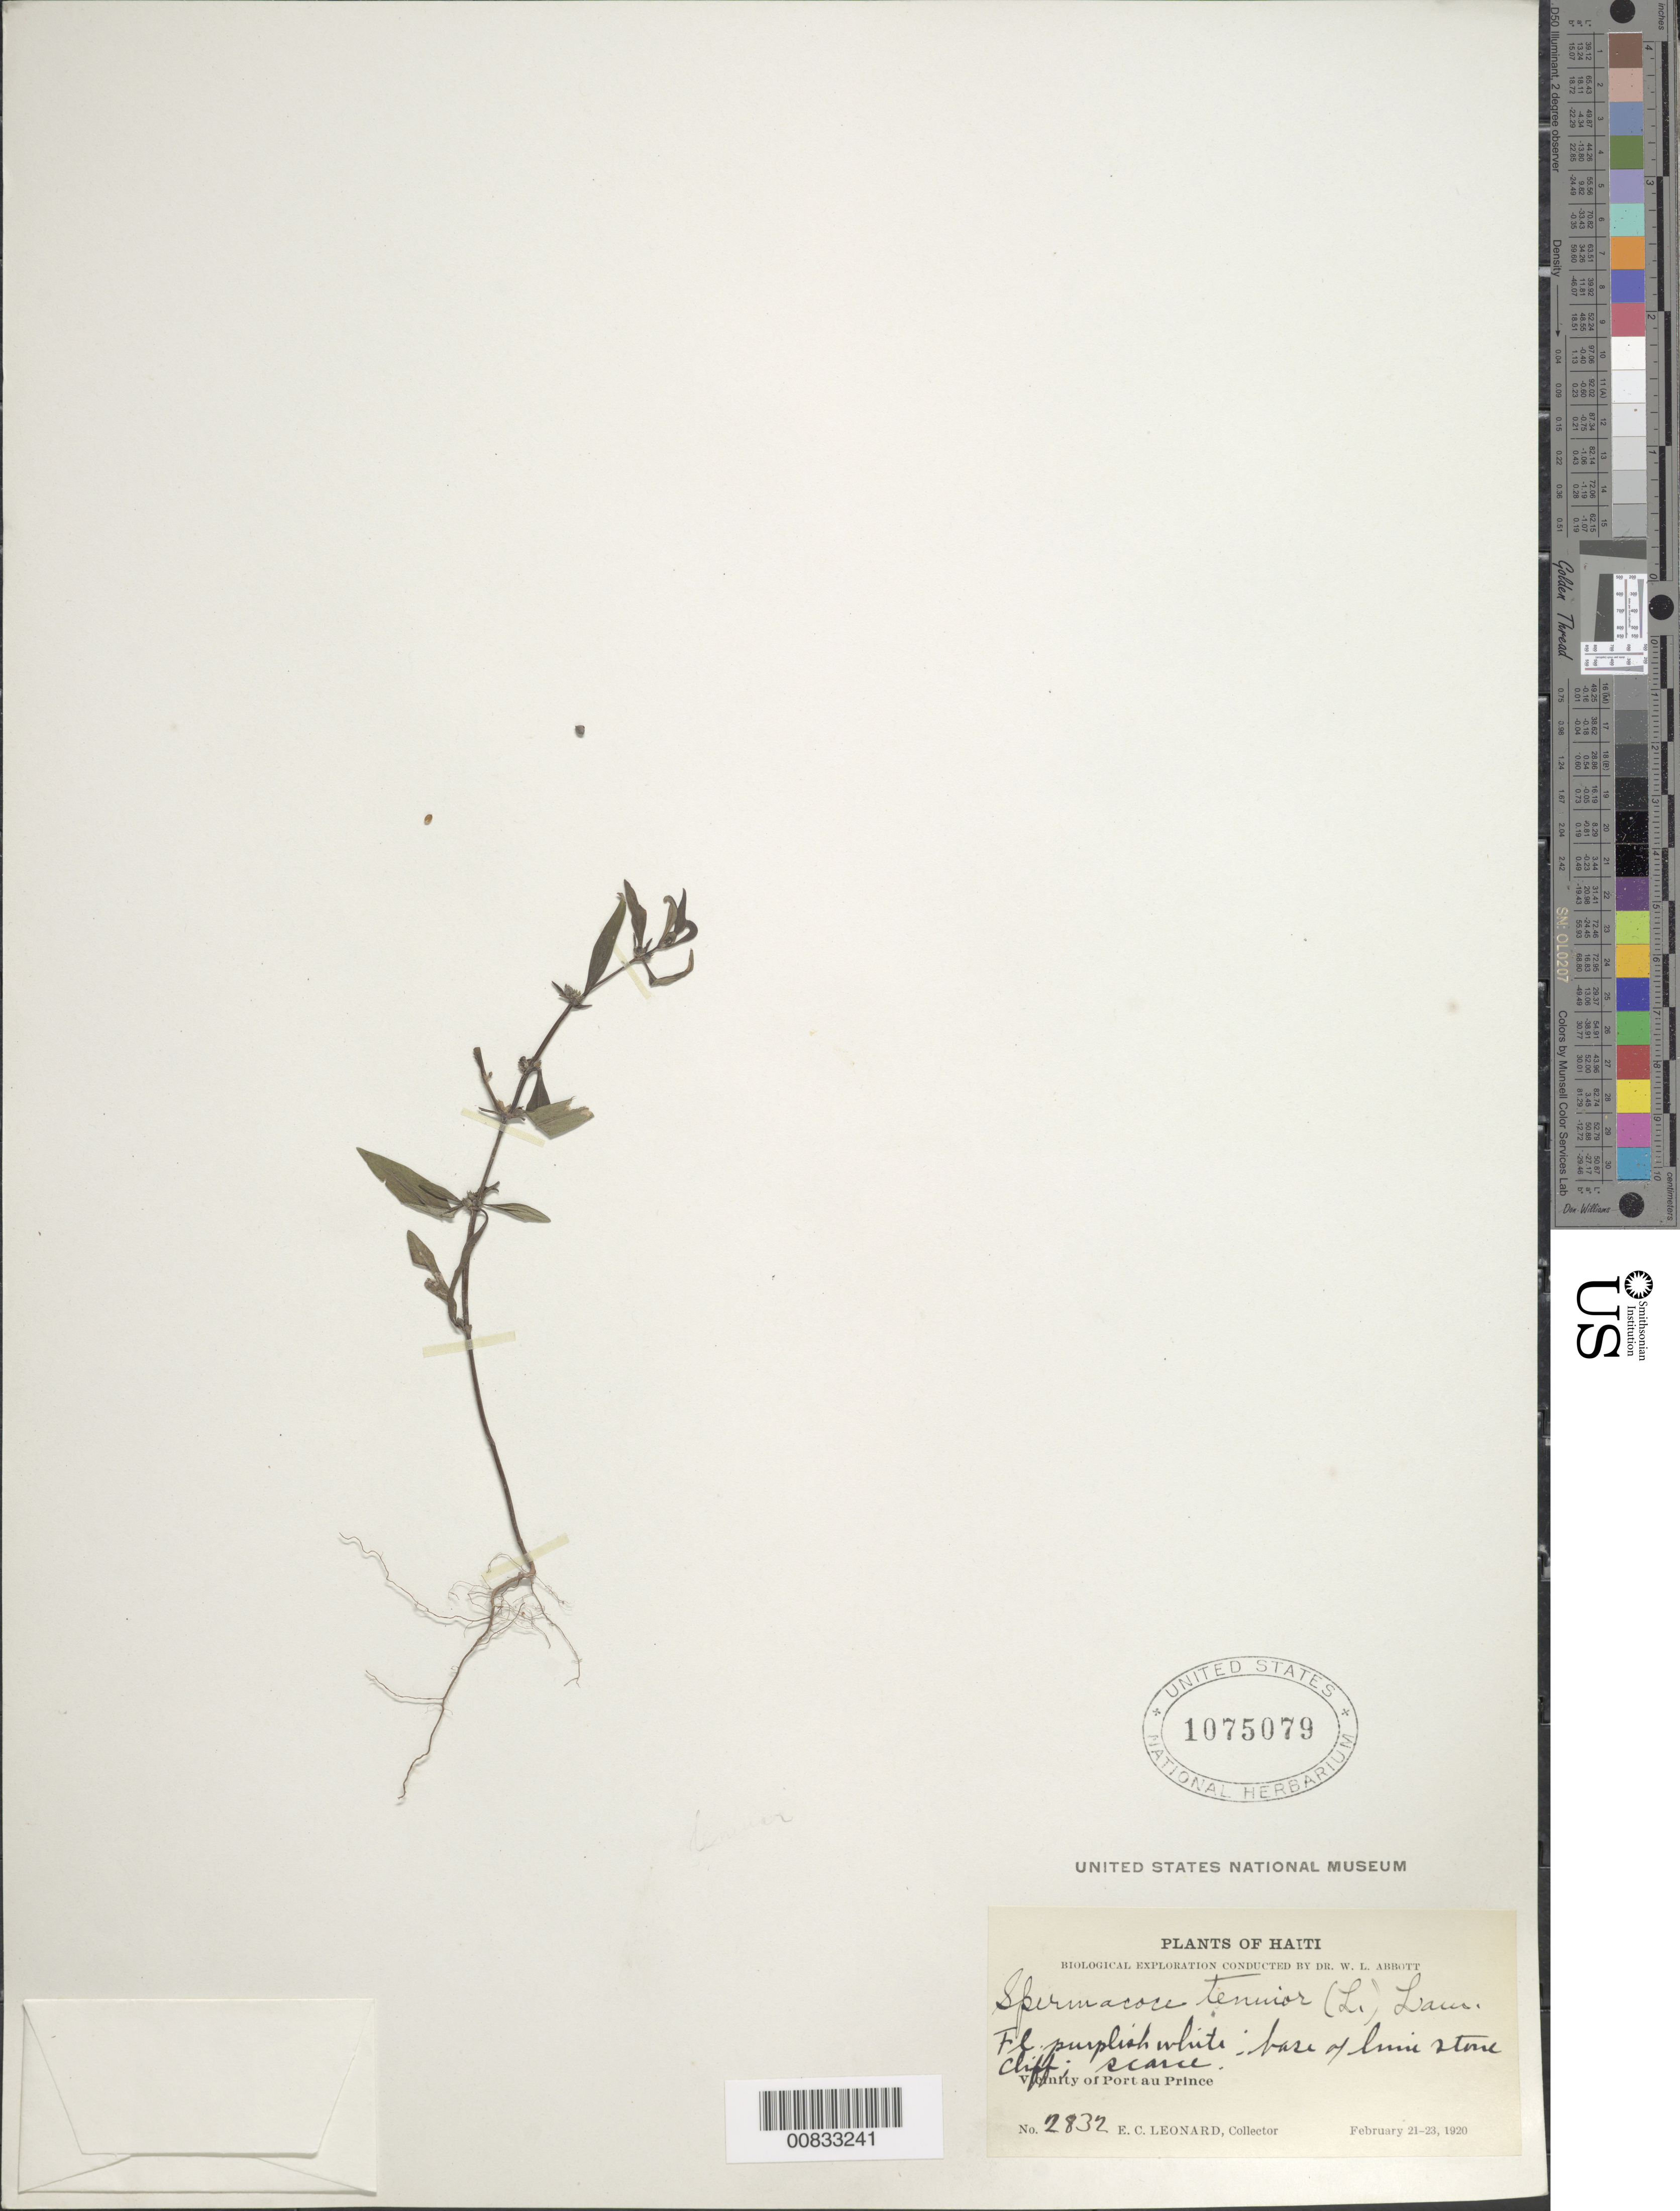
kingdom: Plantae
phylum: Tracheophyta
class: Magnoliopsida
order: Gentianales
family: Rubiaceae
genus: Spermacoce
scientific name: Spermacoce tenuior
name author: L.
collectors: E. C. Leonard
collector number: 2832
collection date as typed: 21 Feb 1920 to 23 Feb 1920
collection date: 1920-02-21/1920-02-23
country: Haiti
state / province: Ouest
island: Hispaniola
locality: Vicinity of Port au Prince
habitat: Base of limestone cliff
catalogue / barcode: US 1075079